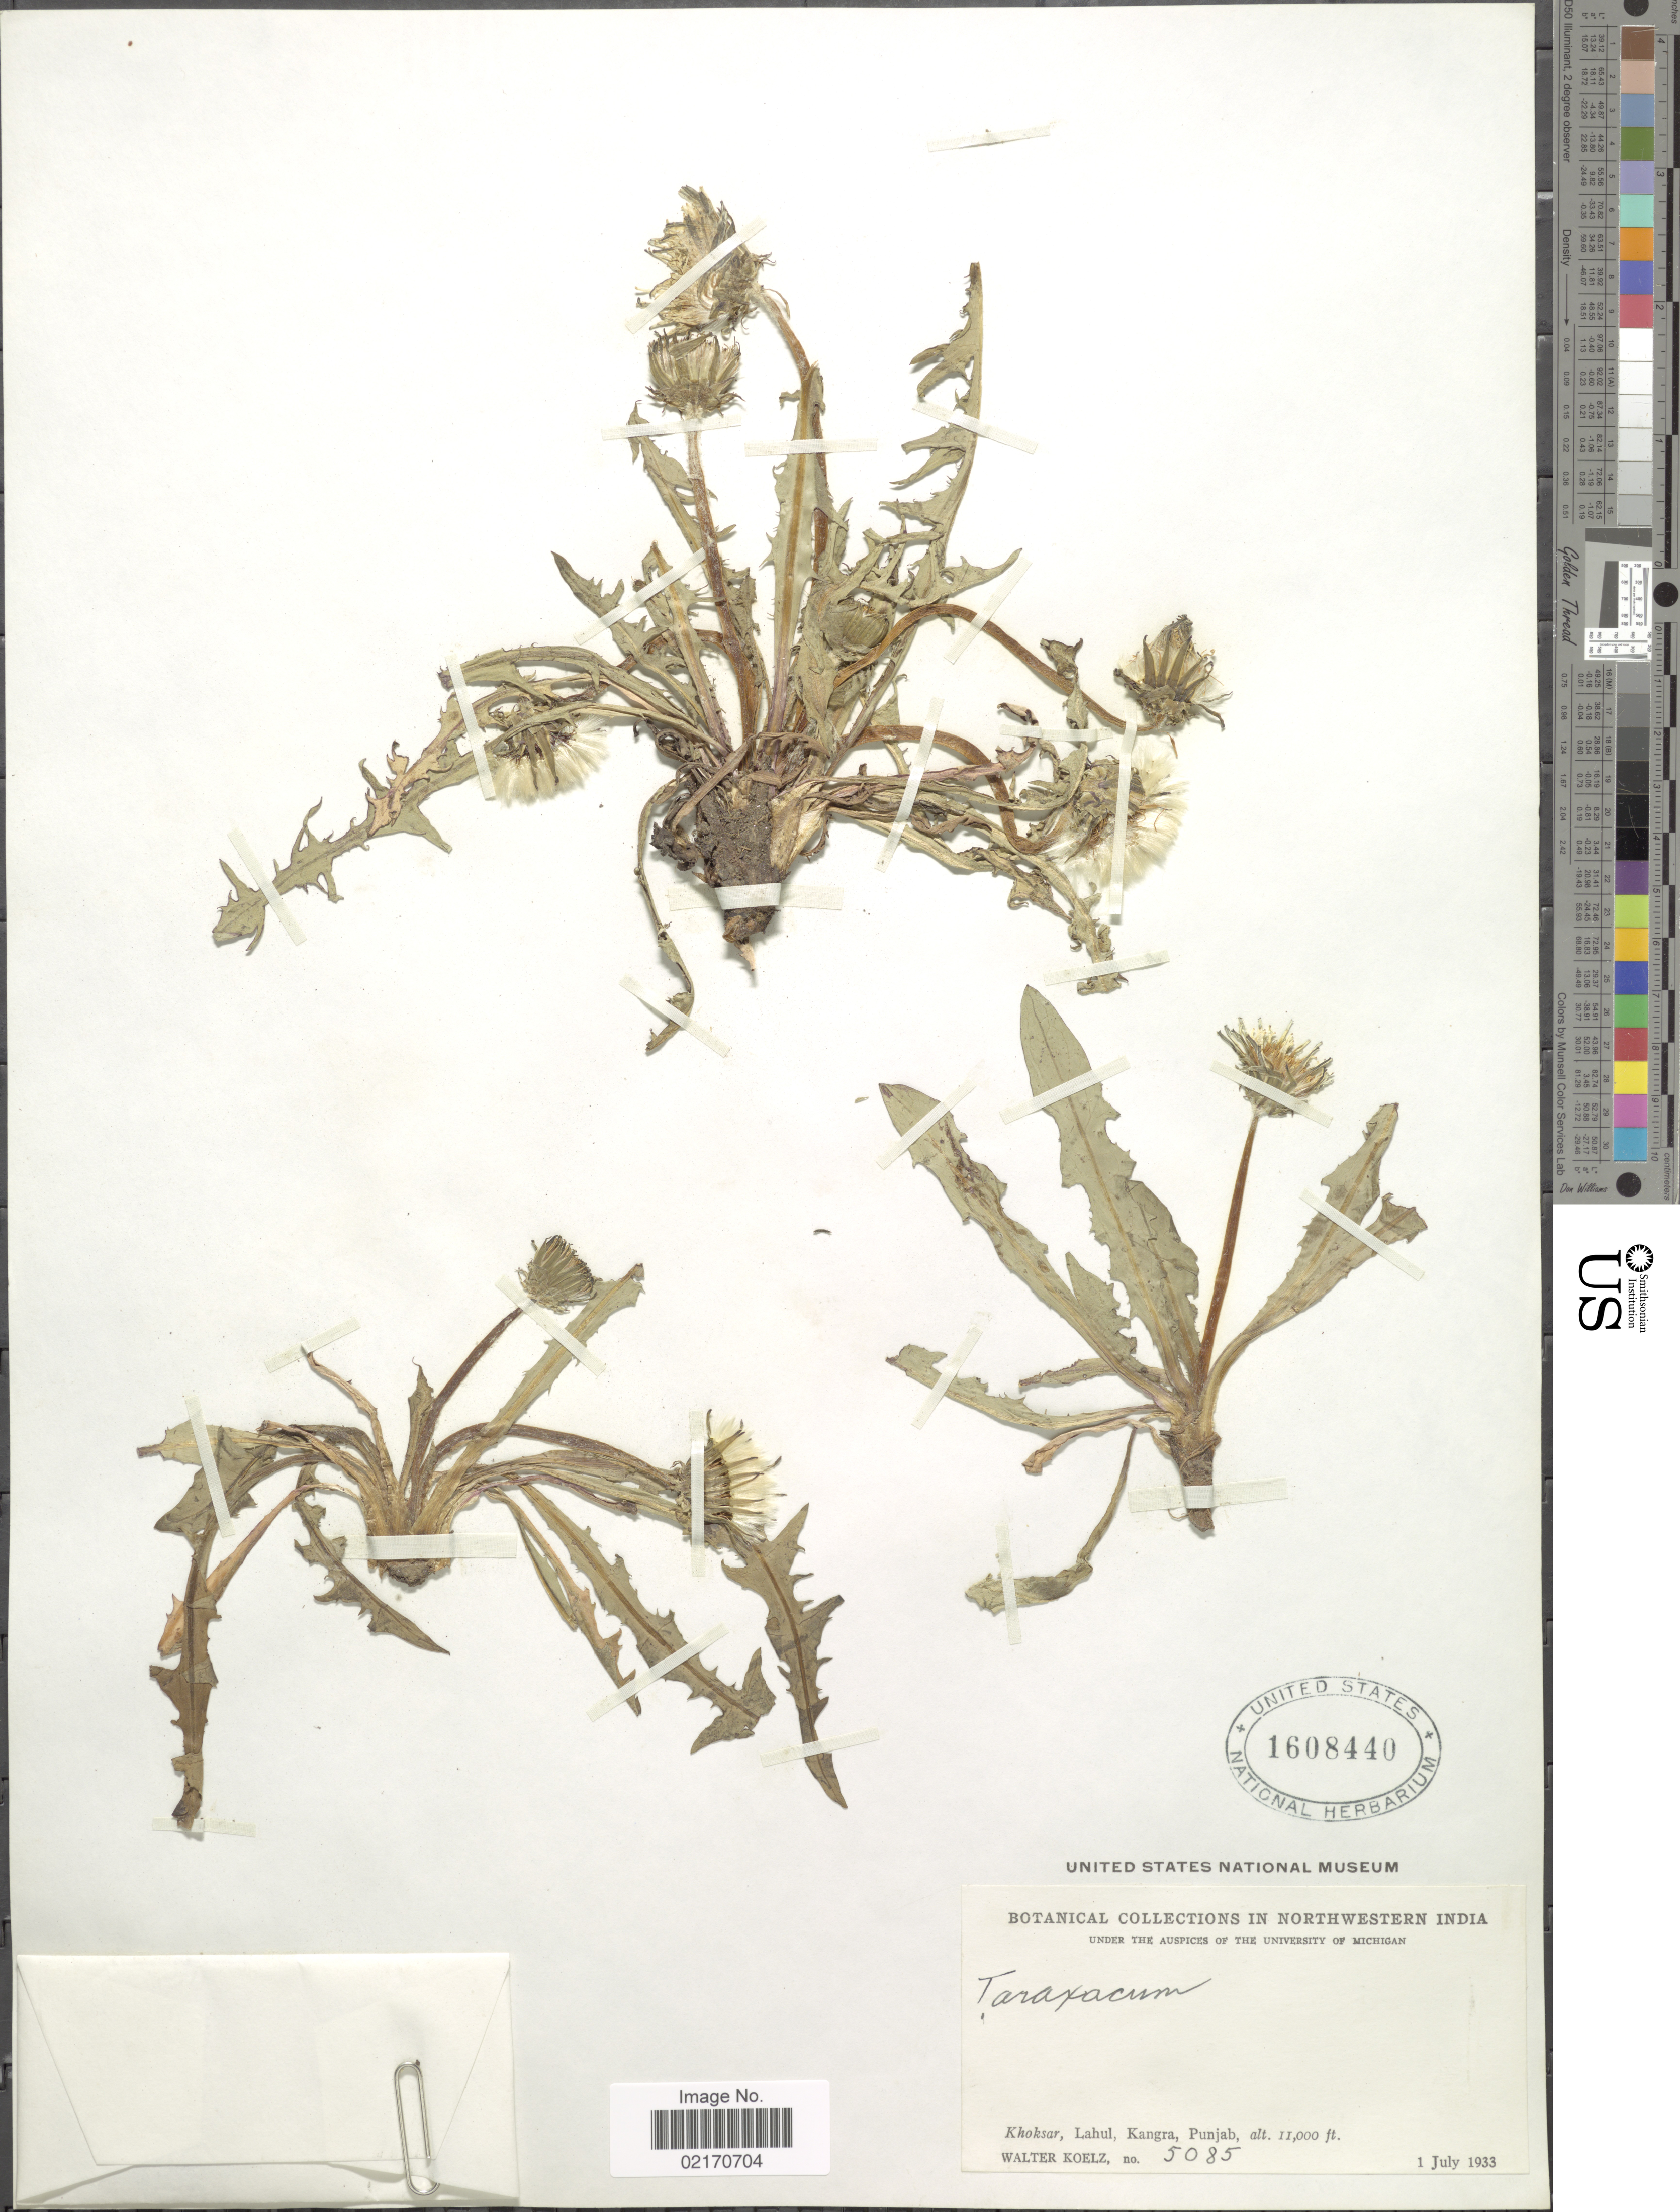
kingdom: Plantae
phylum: Tracheophyta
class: Magnoliopsida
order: Asterales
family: Asteraceae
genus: Taraxacum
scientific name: Taraxacum sp.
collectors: W. N. Koelz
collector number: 5085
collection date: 1933-07-01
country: India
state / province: Himachal Pradesh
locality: Northwestern India, Khoksar, Lahul, Kangra.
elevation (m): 3353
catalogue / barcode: US 1608440